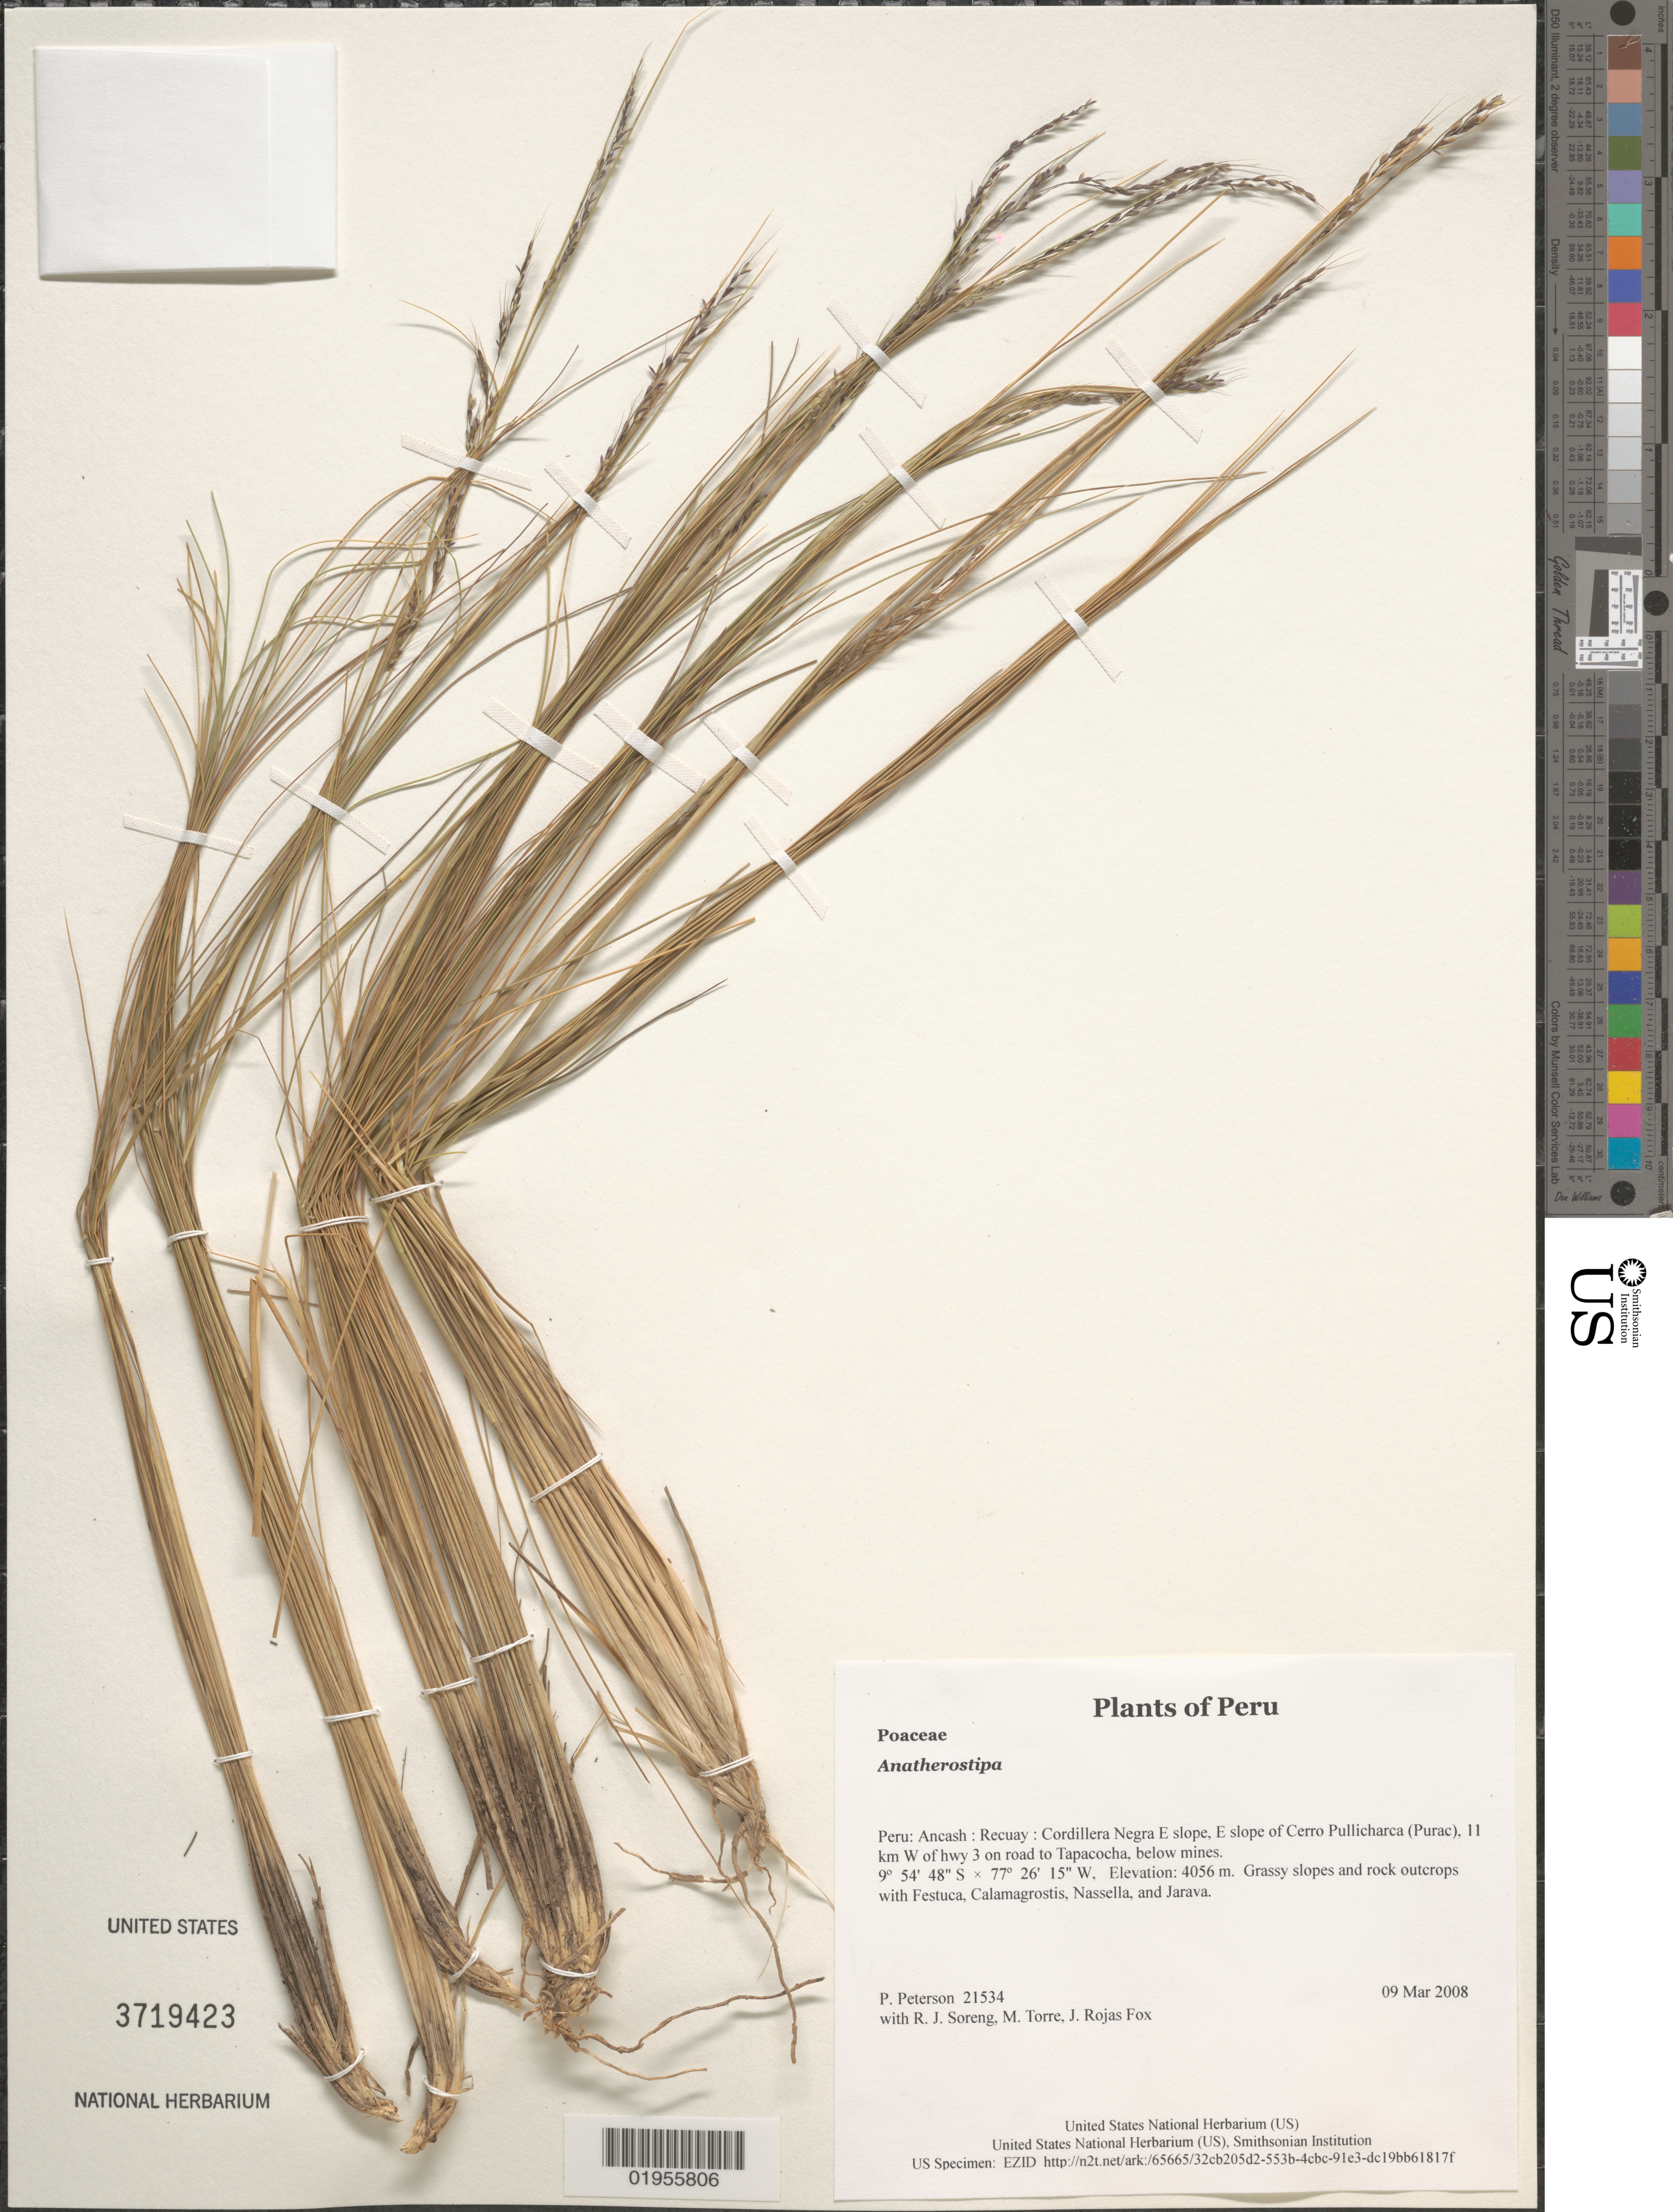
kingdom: Plantae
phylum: Tracheophyta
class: Liliopsida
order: Poales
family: Poaceae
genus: Anatherostipa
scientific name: Anatherostipa sp.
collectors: P. M. Peterson, R. J. Soreng, M. Torre & J. Rojas Fox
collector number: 21534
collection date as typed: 09 Mar 2008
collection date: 2008-03-09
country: Peru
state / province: Ancash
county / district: Recuay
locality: Cordillera Negra E slope, E slope of Cerro Pullicharca (Purac), 11 km W of hwy 3 on road to Tapacocha, below mines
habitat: Grassy slopes and rock outcrops with Festuca, Calamagrostis, Nassella, and Jarava.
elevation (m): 4056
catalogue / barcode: US 3719423